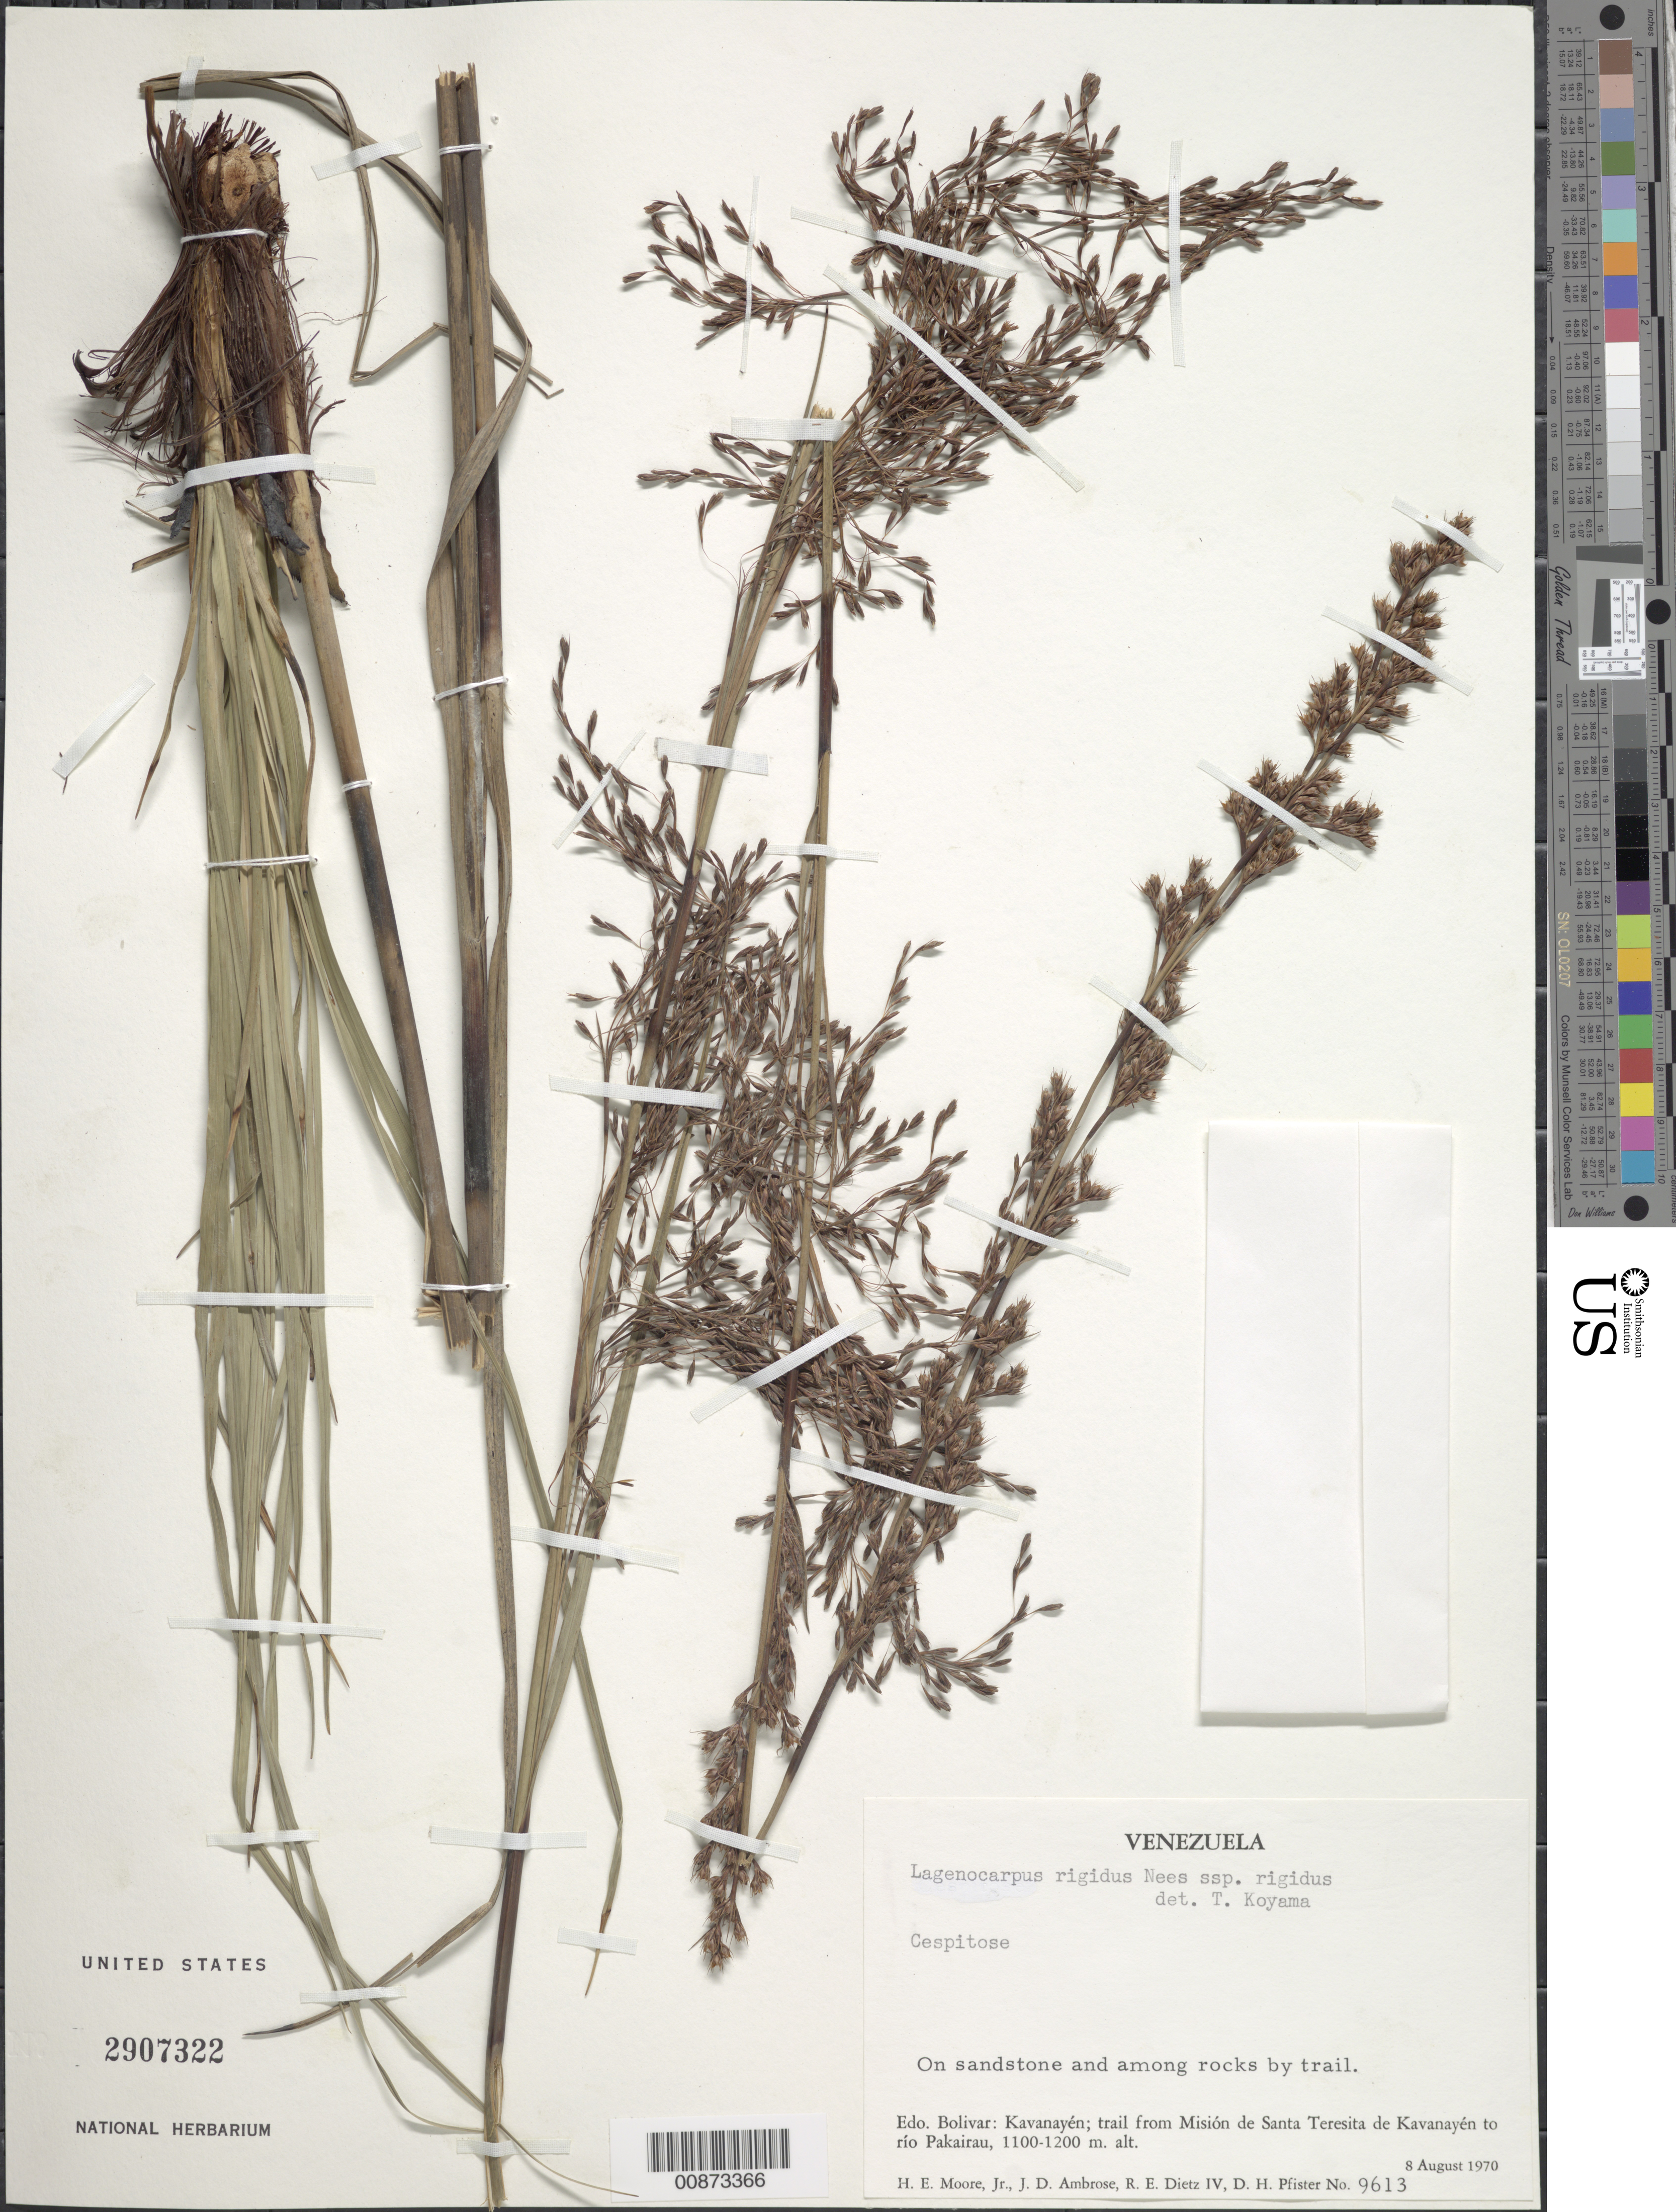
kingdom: Plantae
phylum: Tracheophyta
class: Liliopsida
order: Poales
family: Cyperaceae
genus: Lagenocarpus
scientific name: Lagenocarpus rigidus subsp. rigidus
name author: (Kunth) Nees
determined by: Koyama, Tetsuo M.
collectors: H. E. Moore, J. D. Ambrose, R. Dietz & D. H. Pfister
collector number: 9613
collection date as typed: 8-Aug-70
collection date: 1970-08-08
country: Venezuela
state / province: Bolívar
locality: Kavanayén, trail from Misión de Santa Teresita de Kavanayén to Río Pakairau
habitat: Sandstone and among rocks along trail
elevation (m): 1100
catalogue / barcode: US 2907322